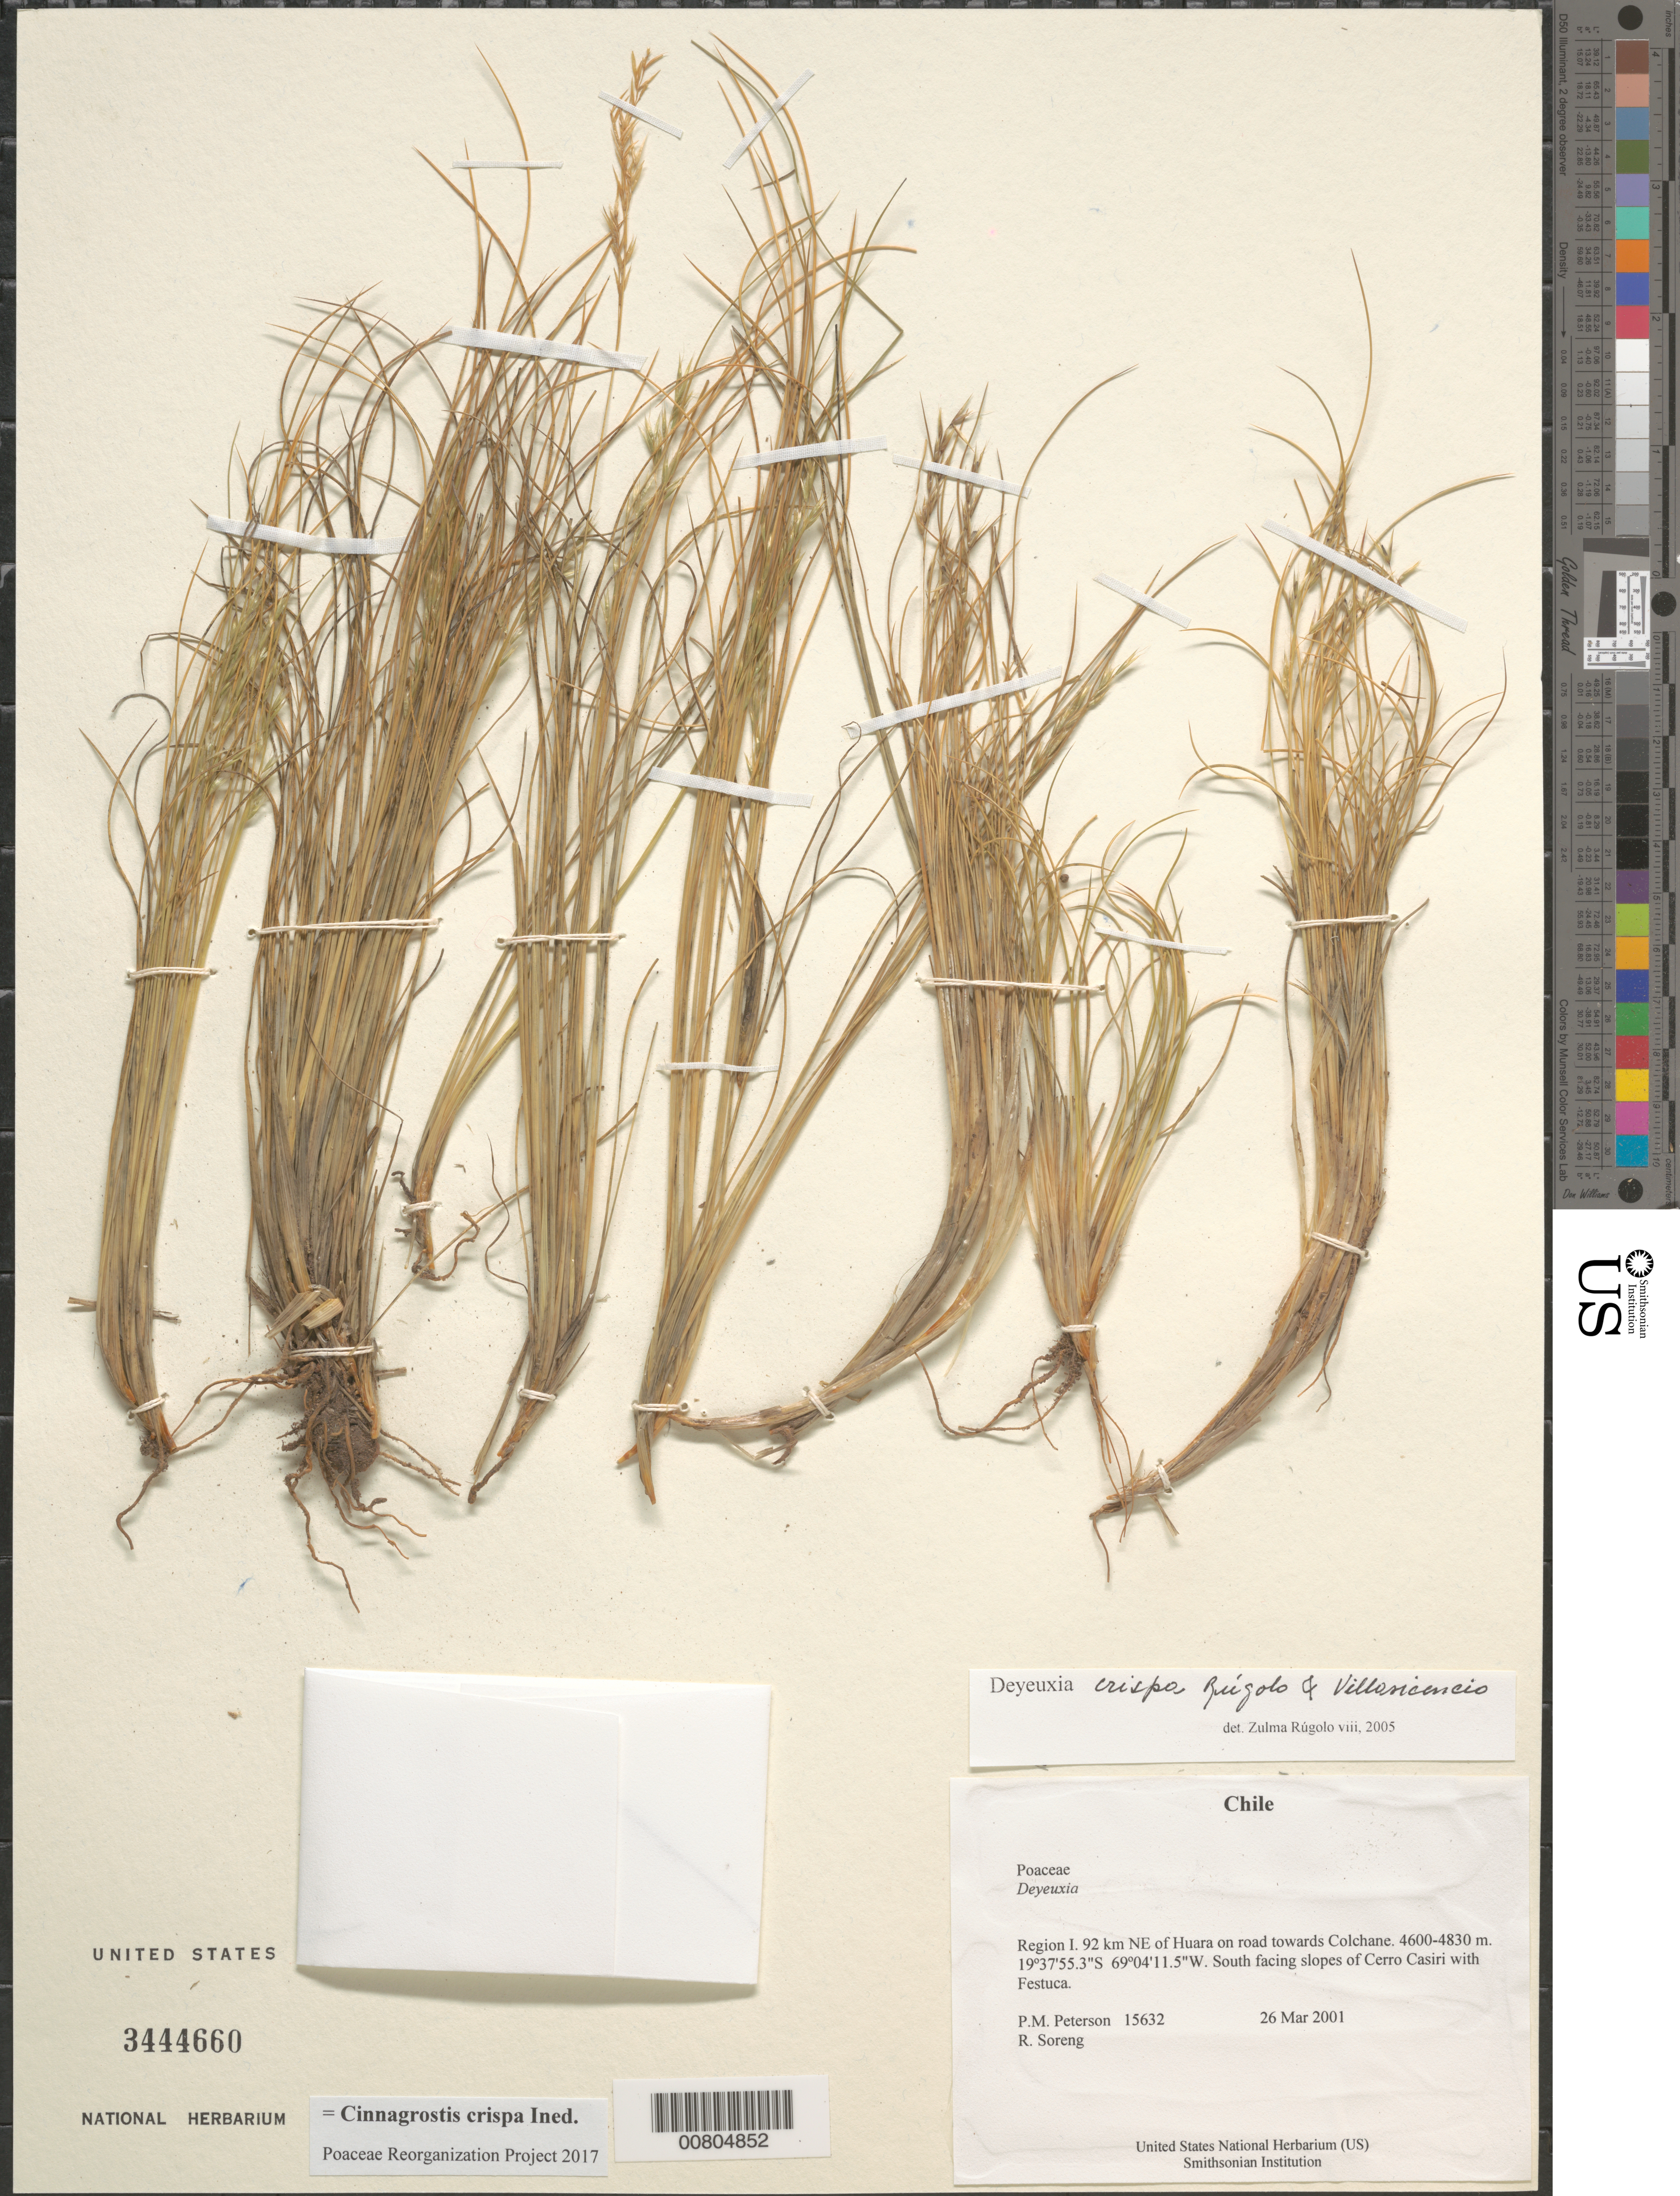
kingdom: Plantae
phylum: Tracheophyta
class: Liliopsida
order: Poales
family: Poaceae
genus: Cinnagrostis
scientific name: Cinnagrostis crispa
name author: (Rúgolo & Villav.) P.M. Peterson et al.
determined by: Poaceae Reorganization Project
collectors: P. M. Peterson & R. J. Soreng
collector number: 15632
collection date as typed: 26 Mar 2001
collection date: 2001-03-26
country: Chile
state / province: Tarapacá (I)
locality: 92 km NE of Huara on road towards Colchane.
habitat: South facing slopes of Cerro Casiri with Festuca.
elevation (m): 4600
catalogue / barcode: US 3444660